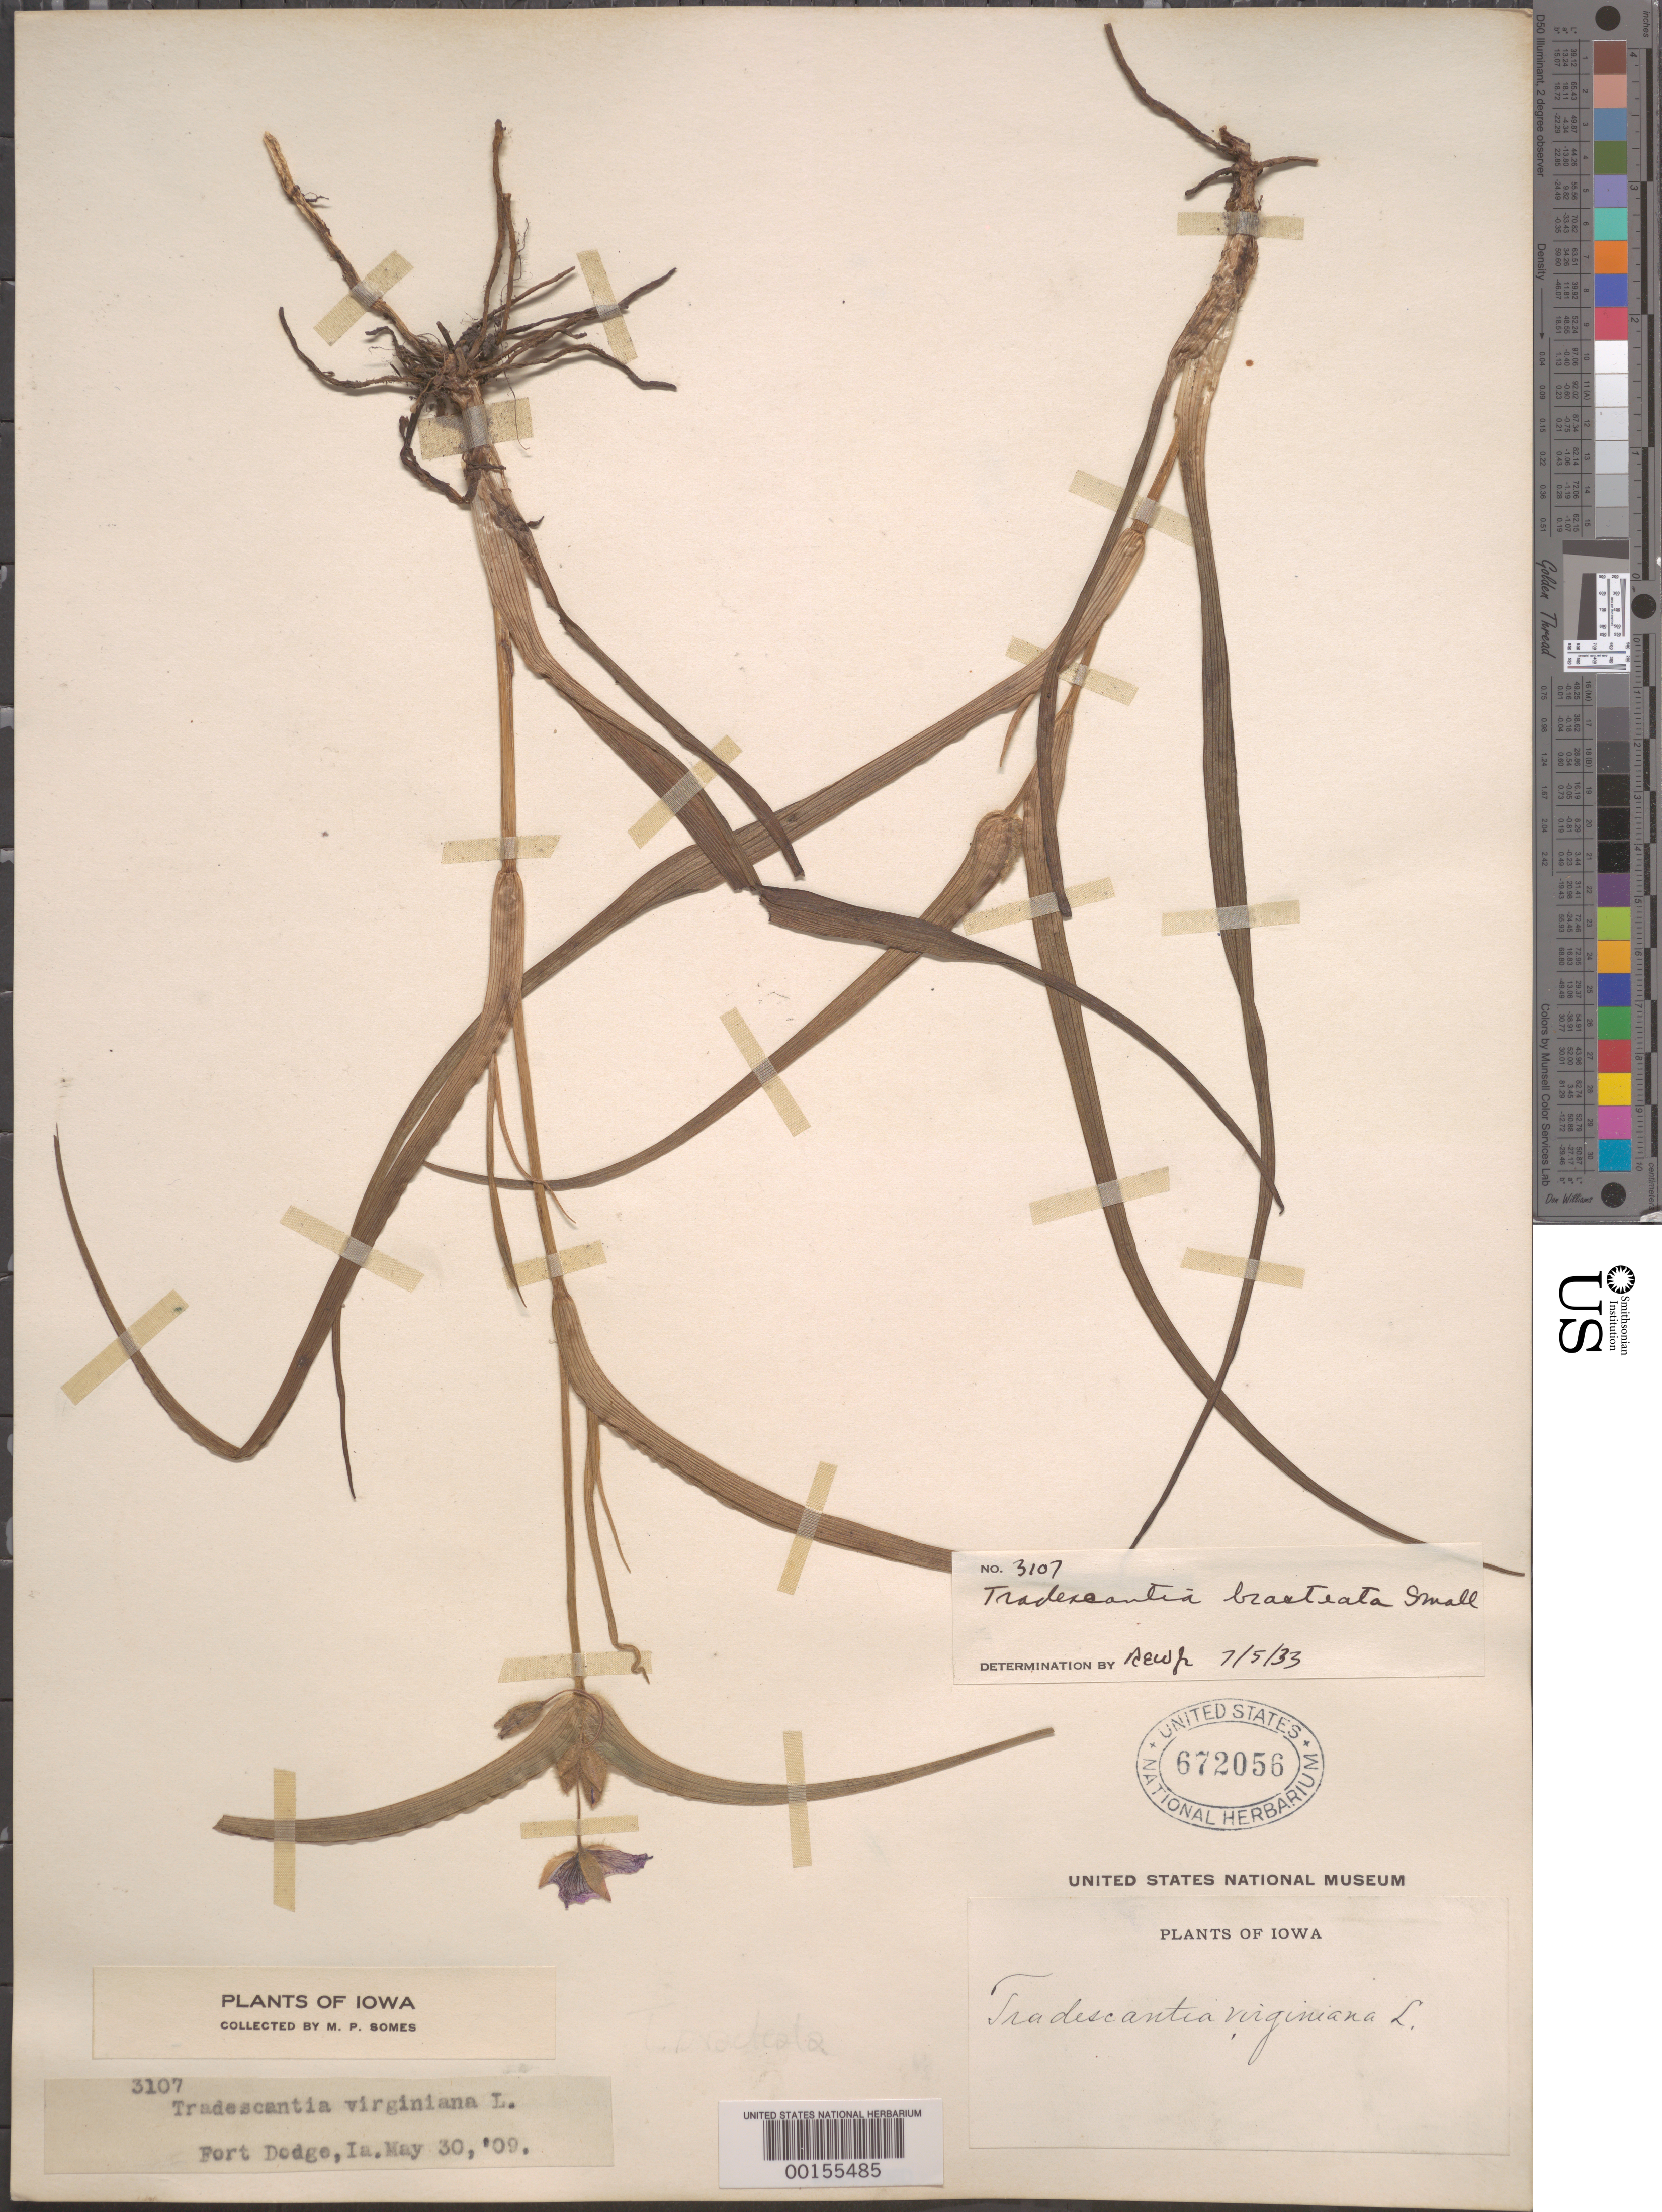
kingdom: Plantae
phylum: Tracheophyta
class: Liliopsida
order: Commelinales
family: Commelinaceae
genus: Tradescantia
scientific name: Tradescantia bracteata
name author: Small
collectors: V. Schiffner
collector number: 3107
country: Indonesia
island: Java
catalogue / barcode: US 672056